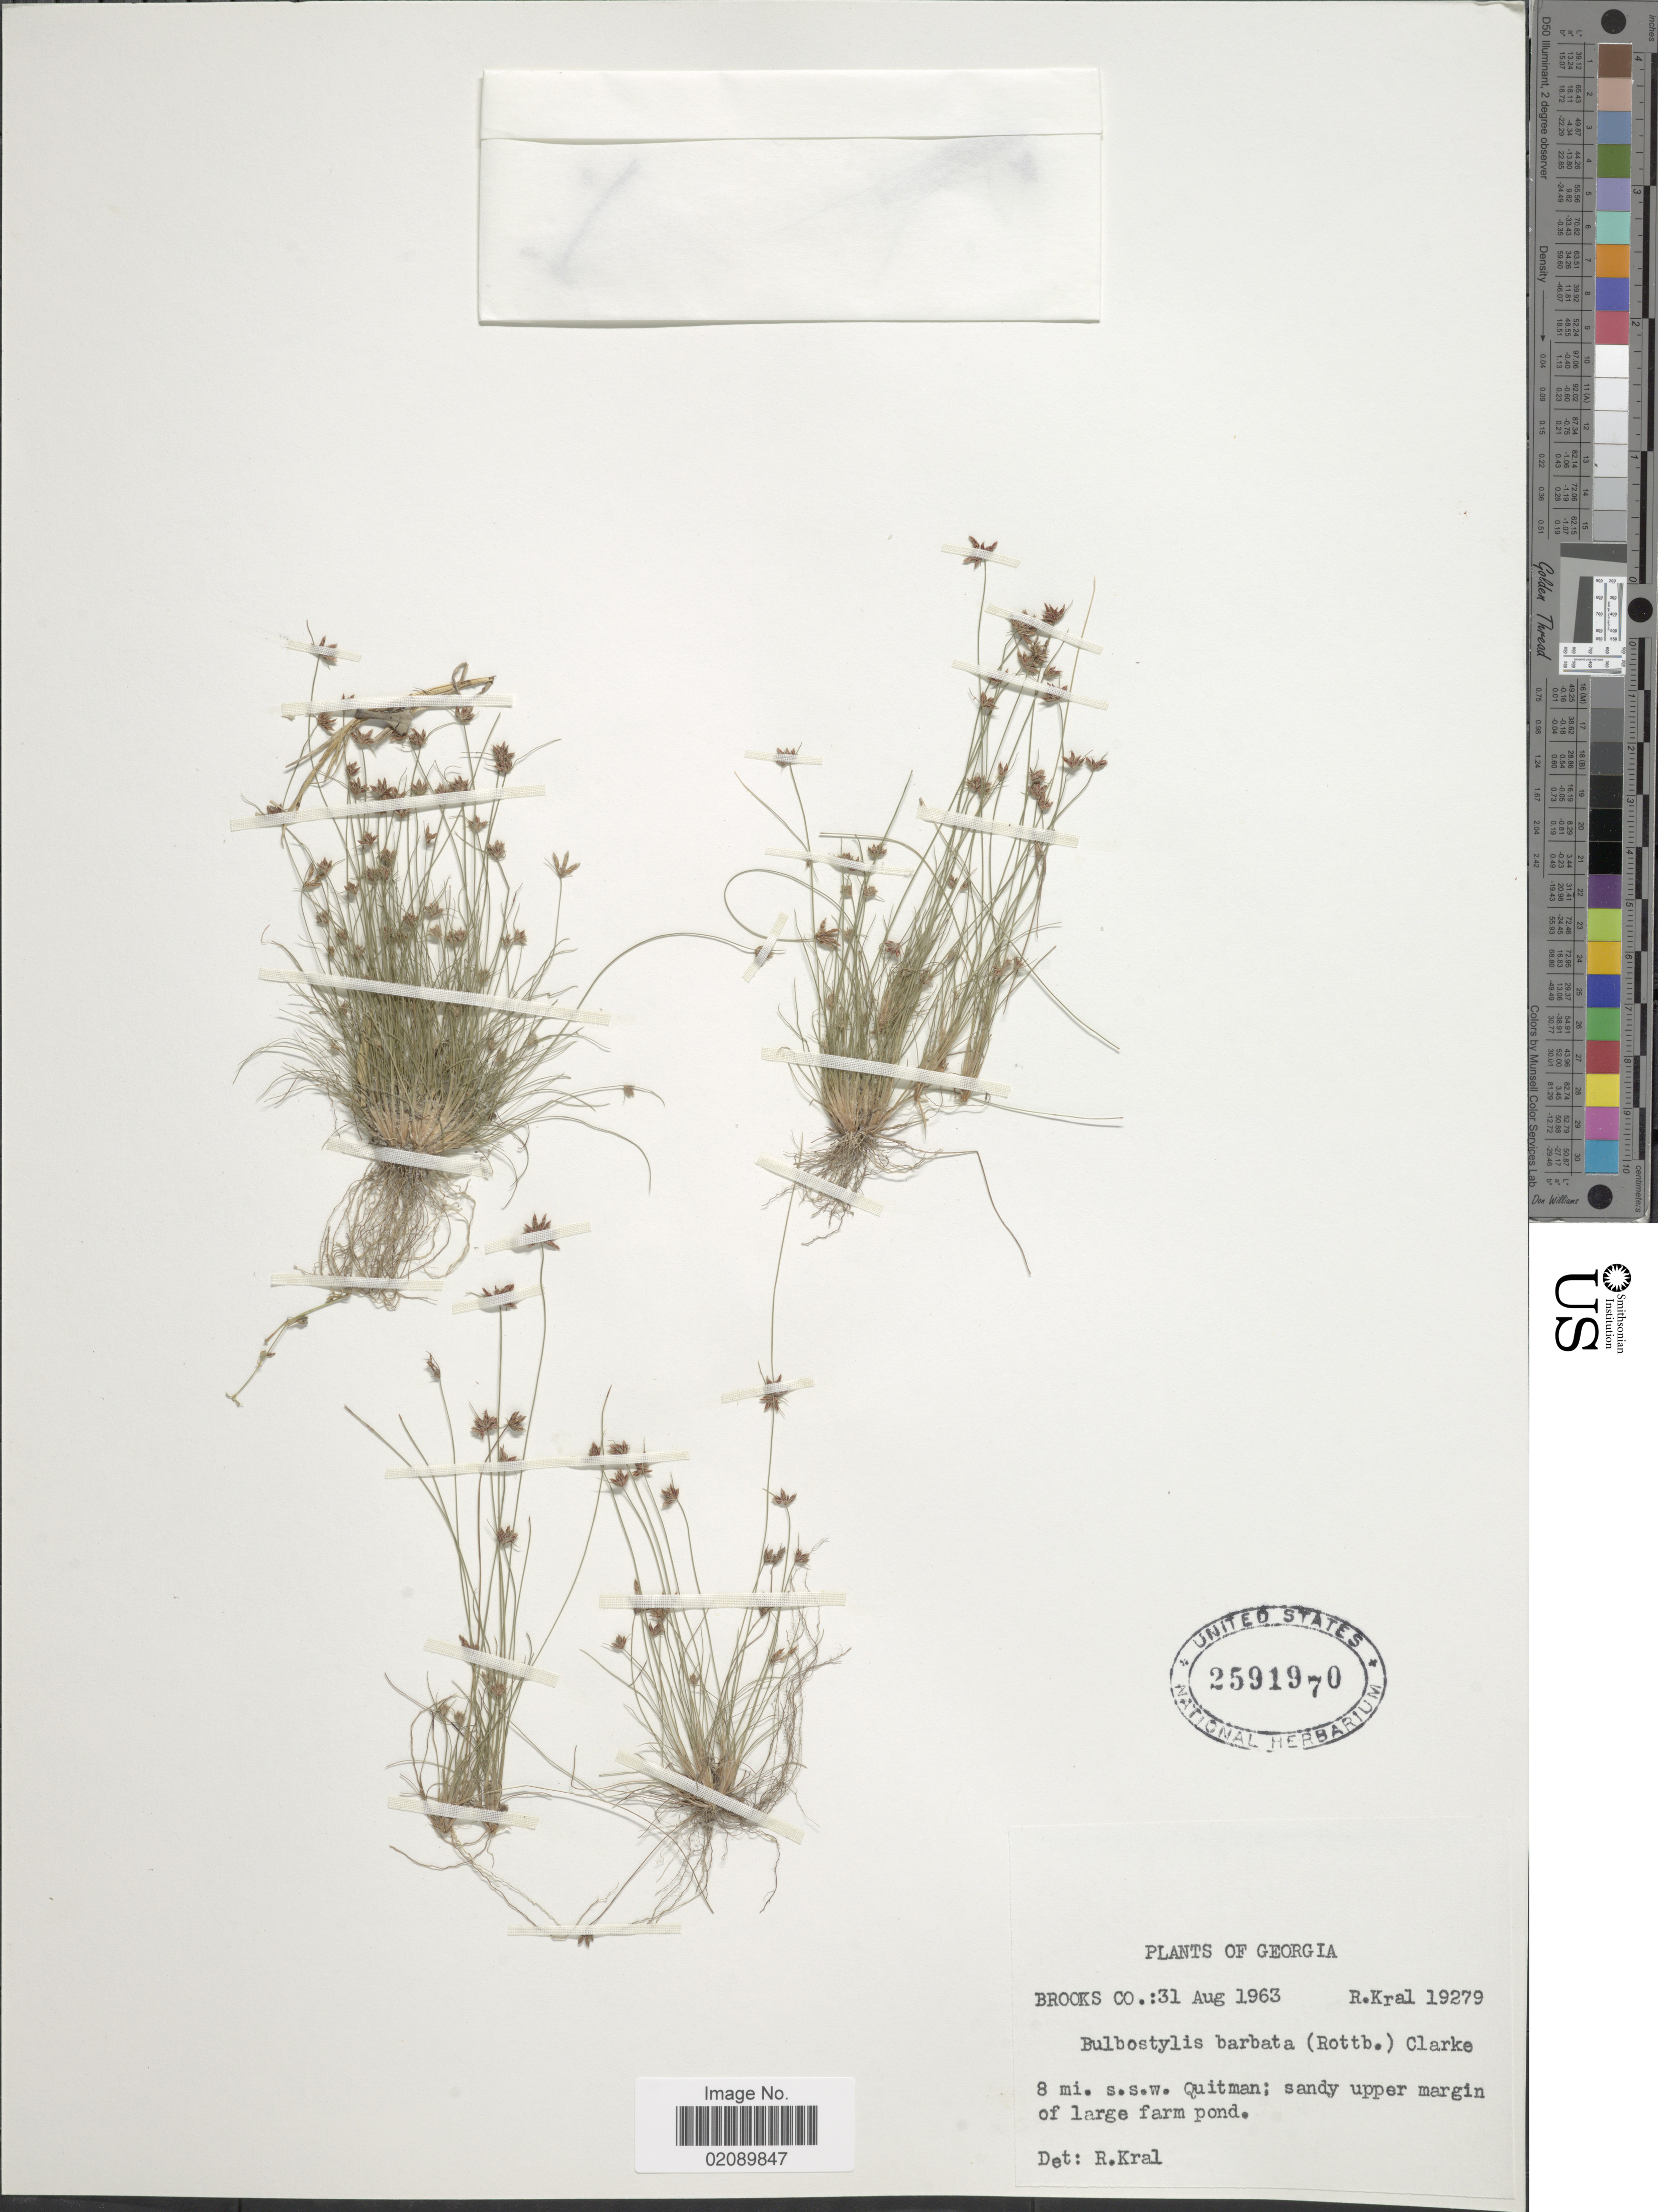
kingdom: Plantae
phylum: Tracheophyta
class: Liliopsida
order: Poales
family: Cyperaceae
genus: Bulbostylis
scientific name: Bulbostylis barbata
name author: (Rottb.) C.B. Clarke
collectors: R. Kral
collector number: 19279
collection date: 1963-08-31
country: United States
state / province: Georgia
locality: Brooks Co. 8 mi. s.s.w. Quitman: sandy upper margin of large farm pond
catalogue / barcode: US 2591970